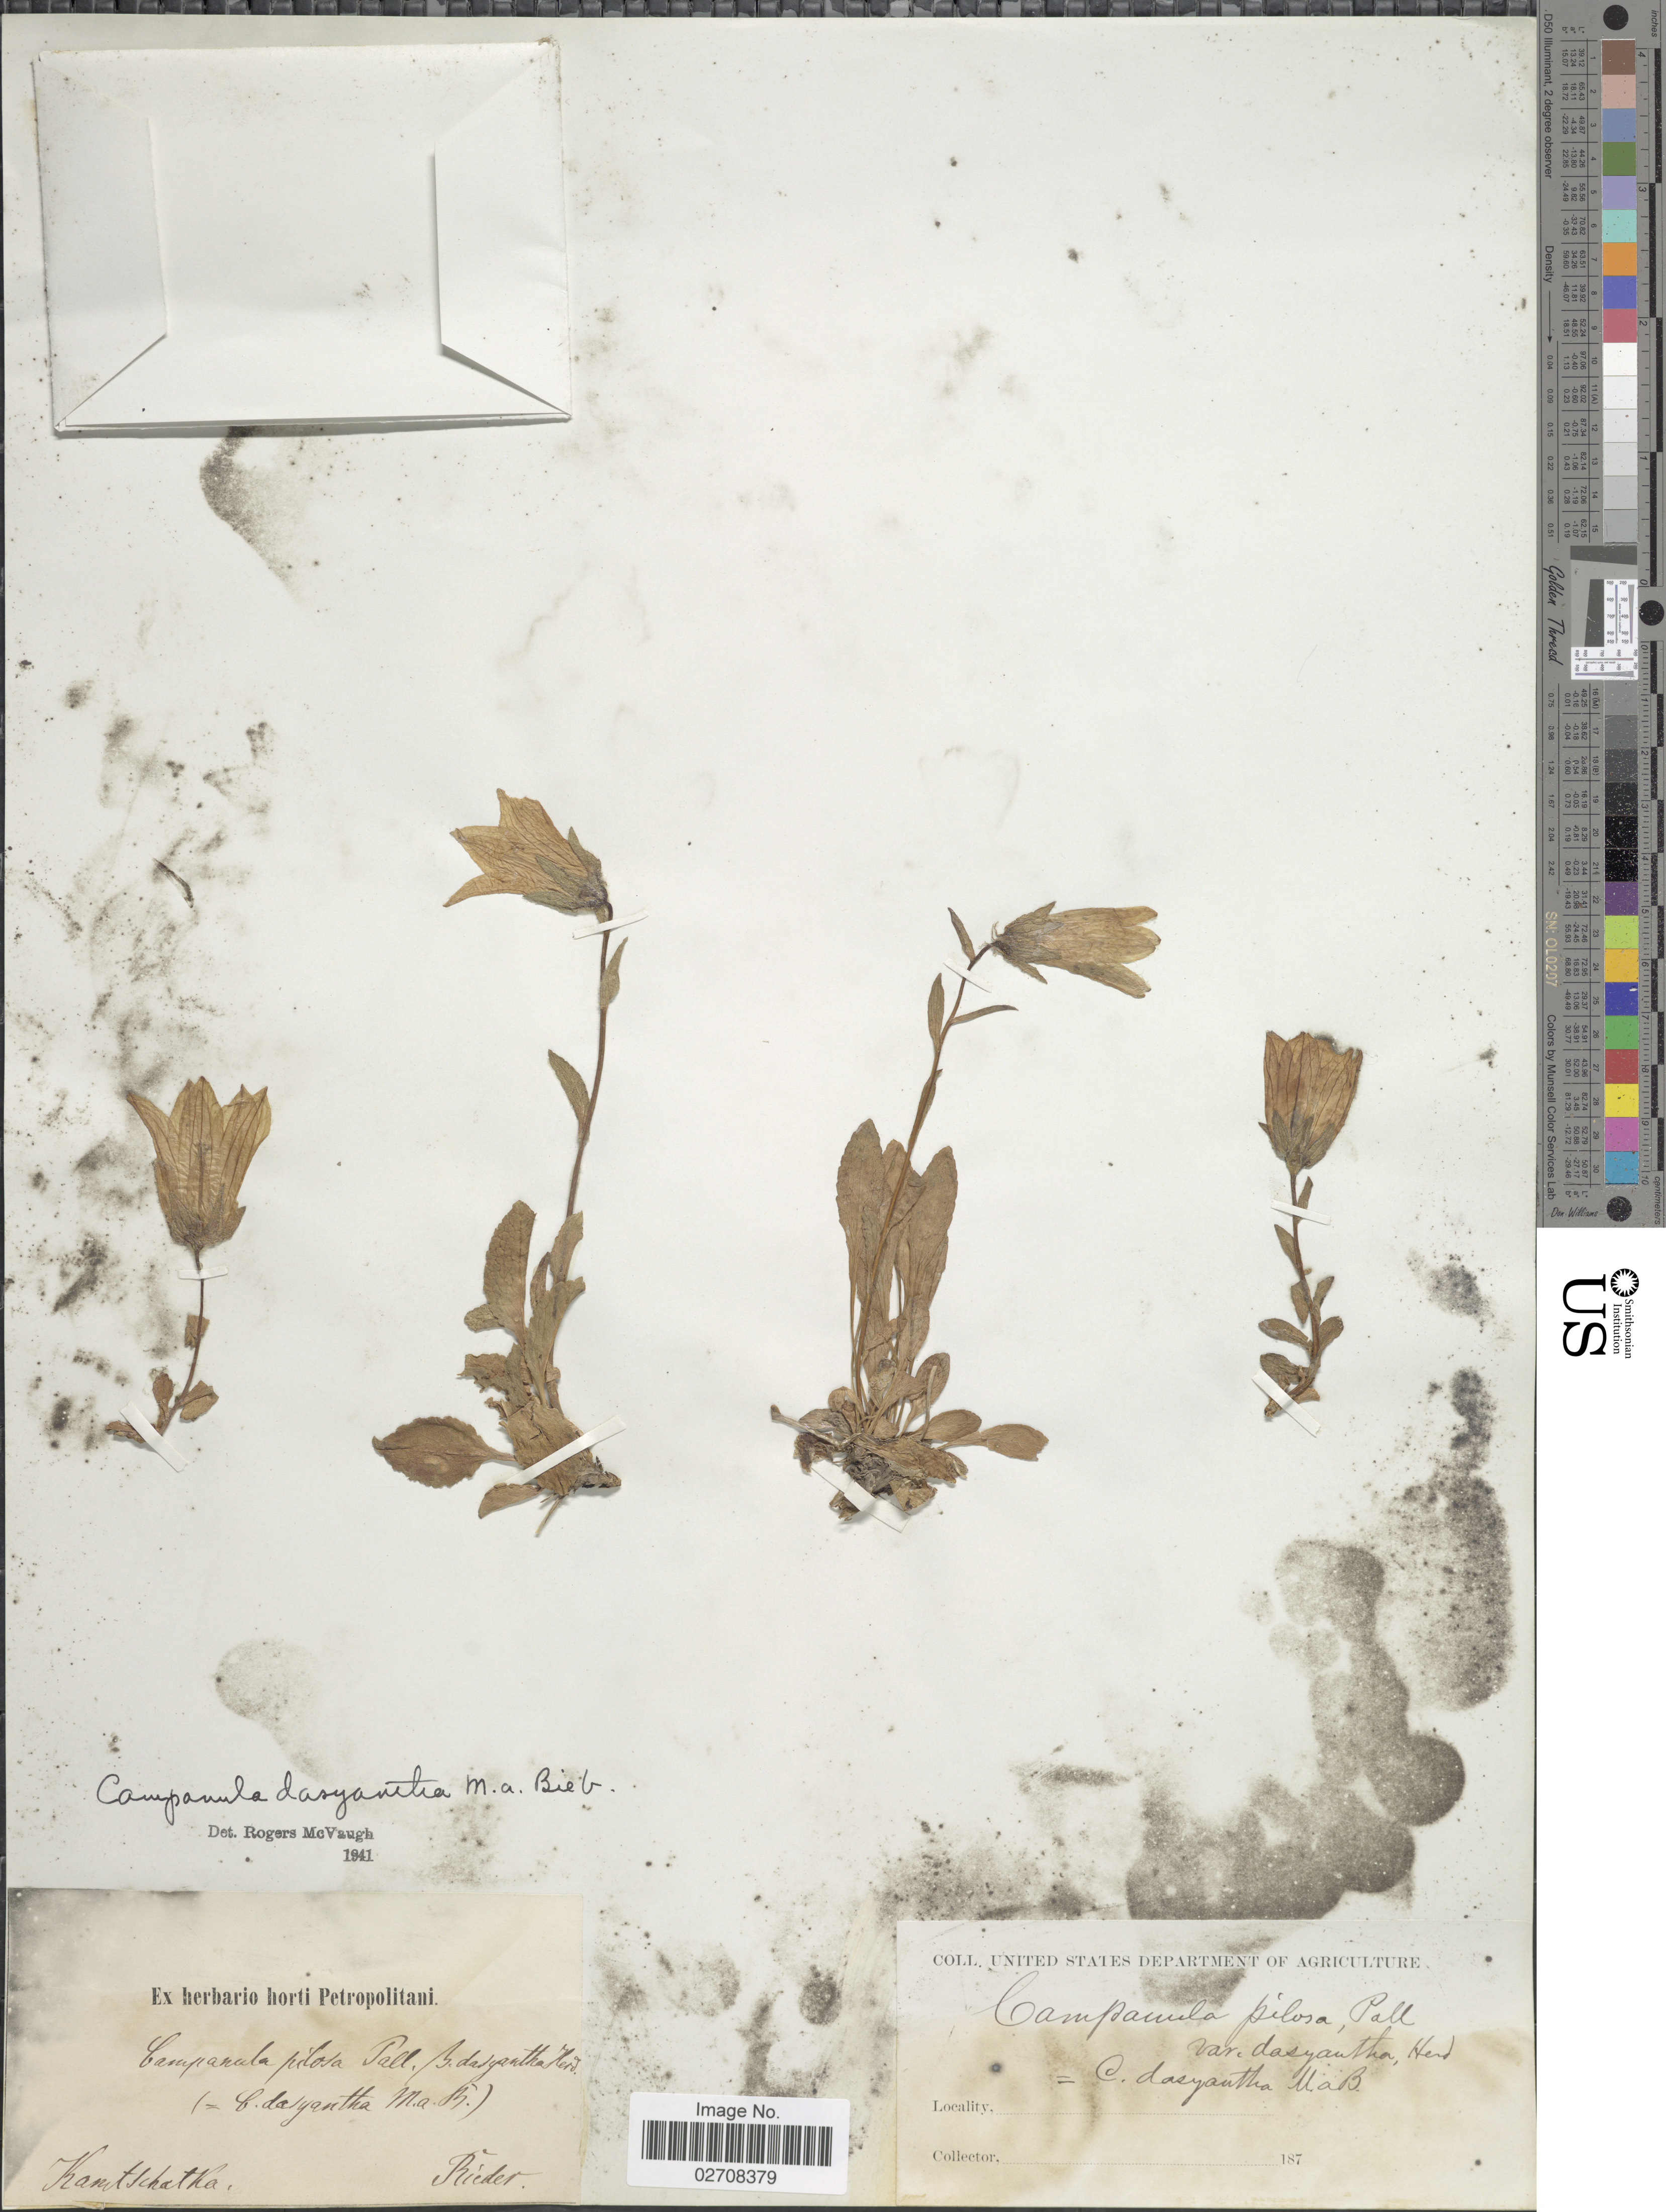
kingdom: Plantae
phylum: Tracheophyta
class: Magnoliopsida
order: Asterales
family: Campanulaceae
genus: Campanula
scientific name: Campanula dasyantha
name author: M. Bieb.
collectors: Riedel, --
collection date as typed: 187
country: Russian Federation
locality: Kamtschatka.